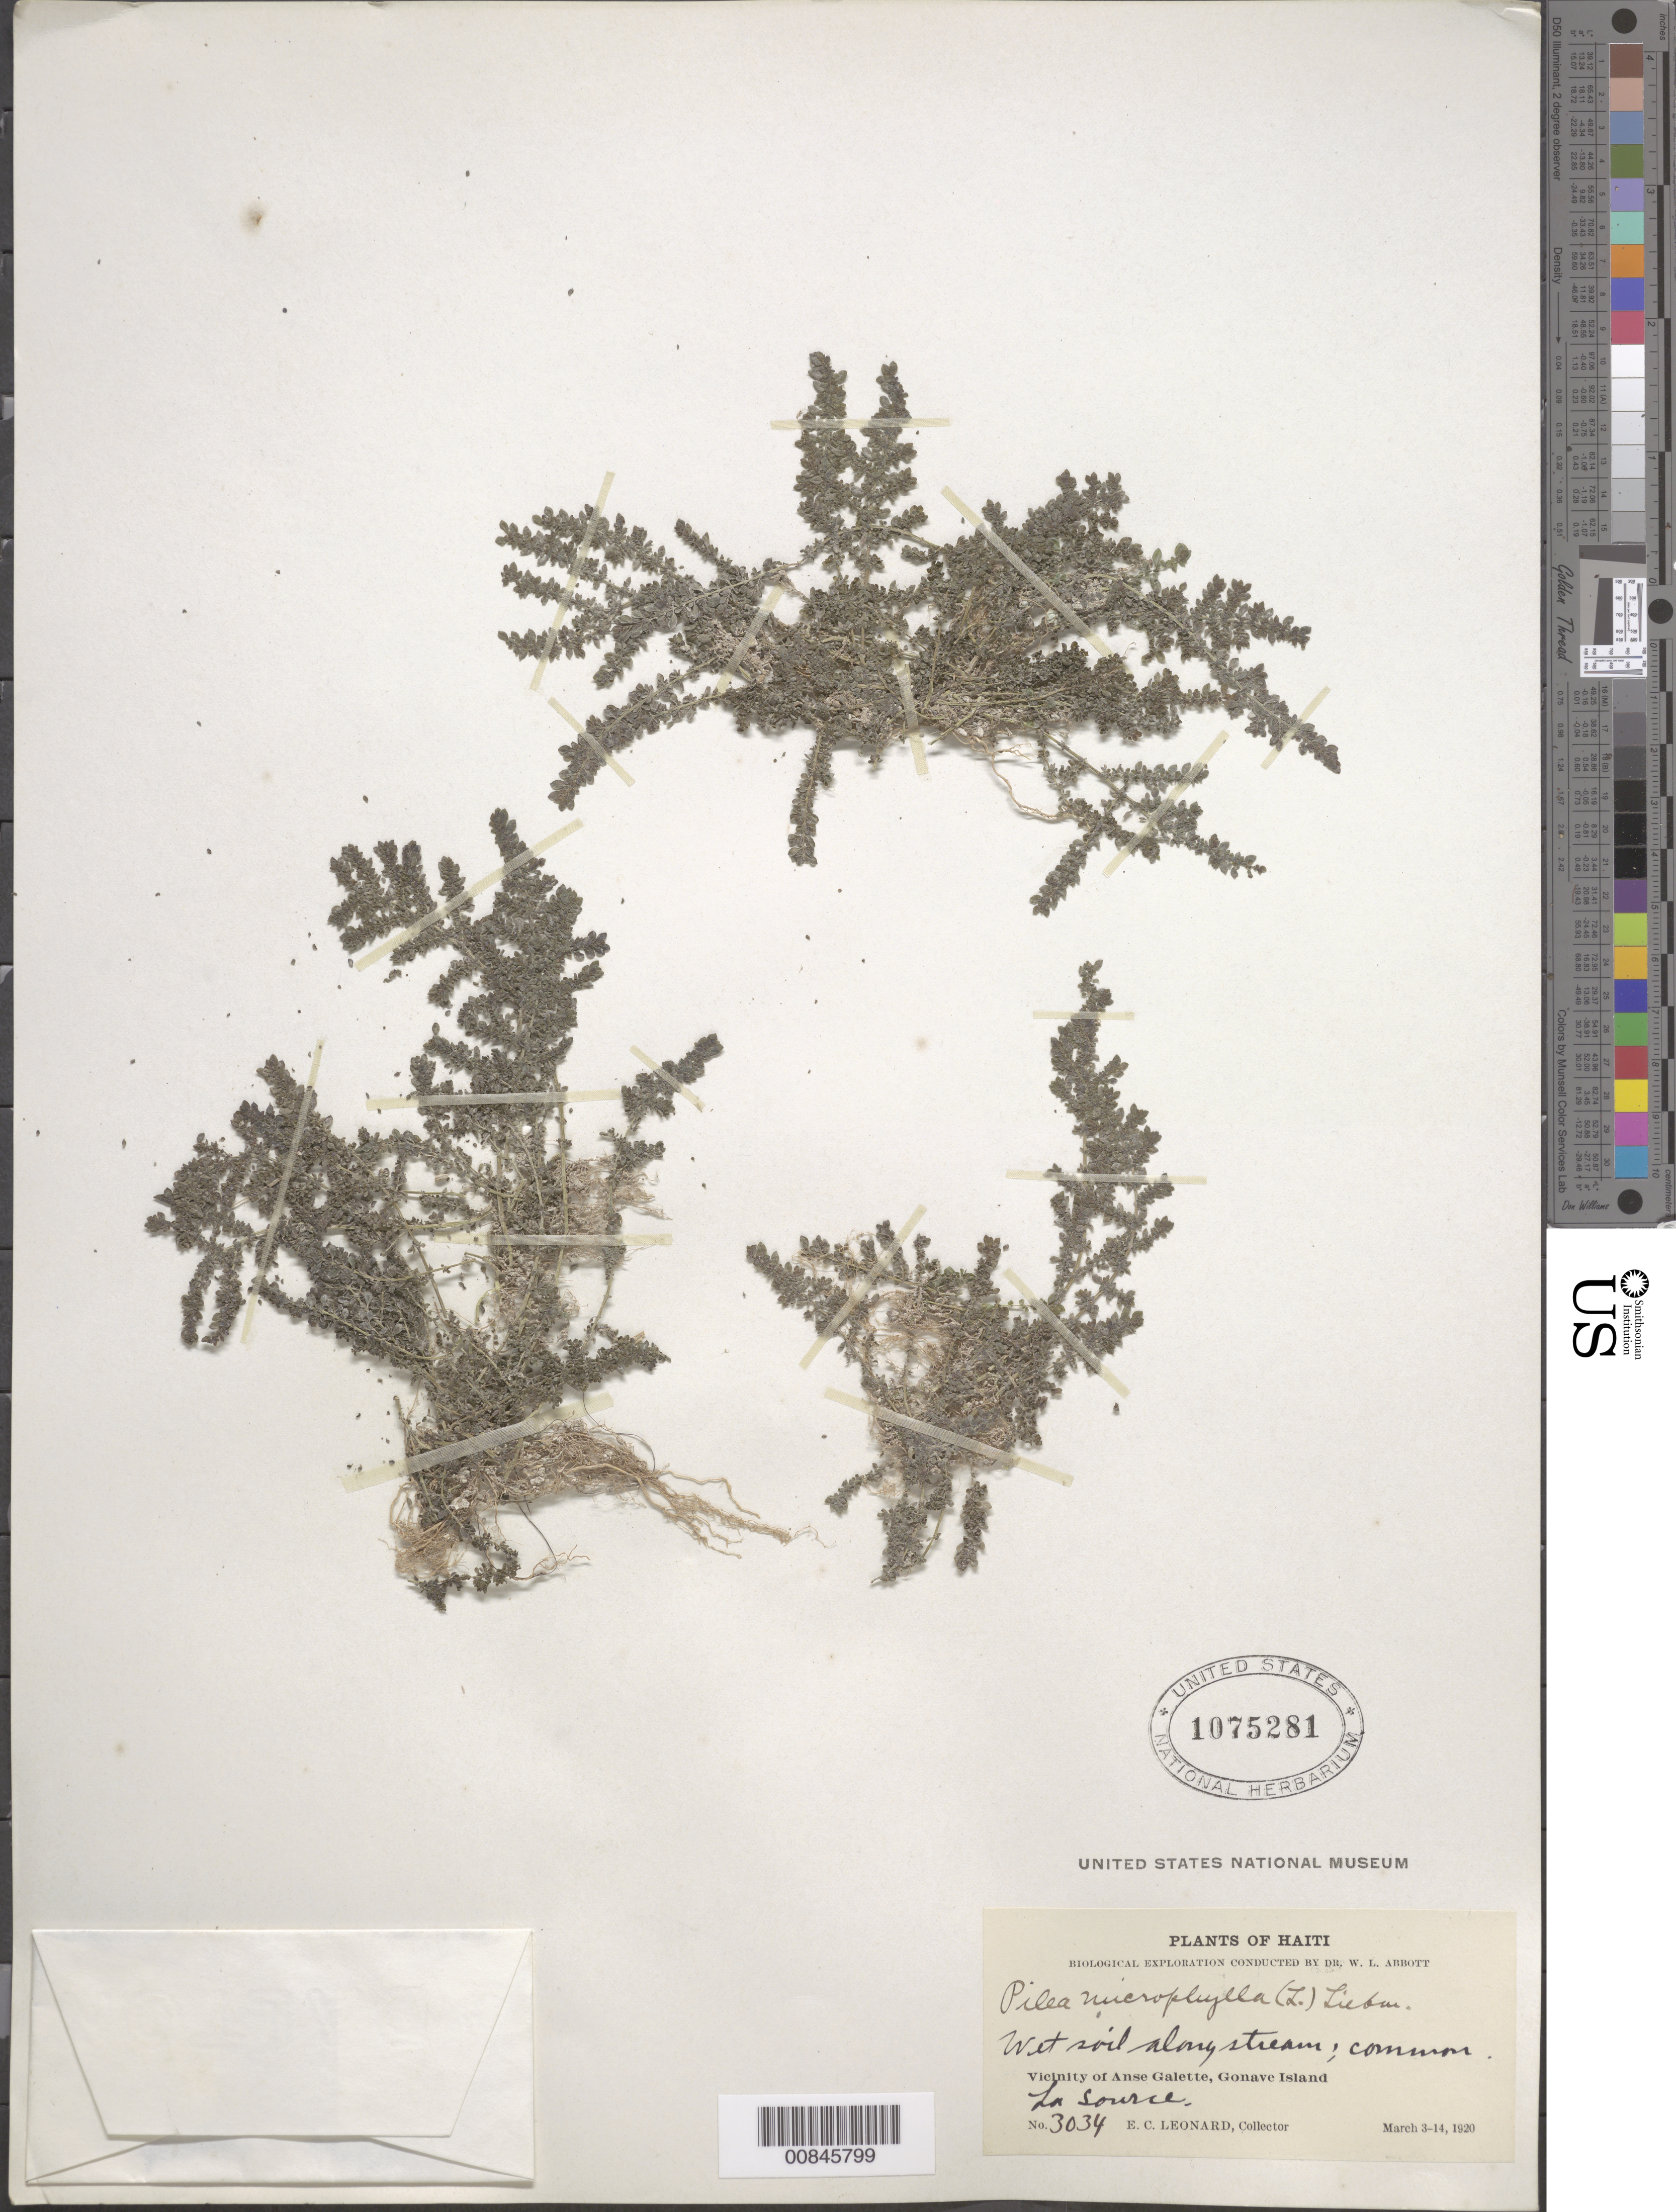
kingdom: Plantae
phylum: Tracheophyta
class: Magnoliopsida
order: Rosales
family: Urticaceae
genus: Pilea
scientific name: Pilea microphylla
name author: (L.) Liebm.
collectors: E. C. Leonard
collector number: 3034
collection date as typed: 03 Mar 1920 to 14 Mar 1920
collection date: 1920-03-03/1920-03-14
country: Haiti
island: Gonave I.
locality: Vicinity of Anse Galette. La source. Along stream.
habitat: Wet soil along stream.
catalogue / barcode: US 1075281